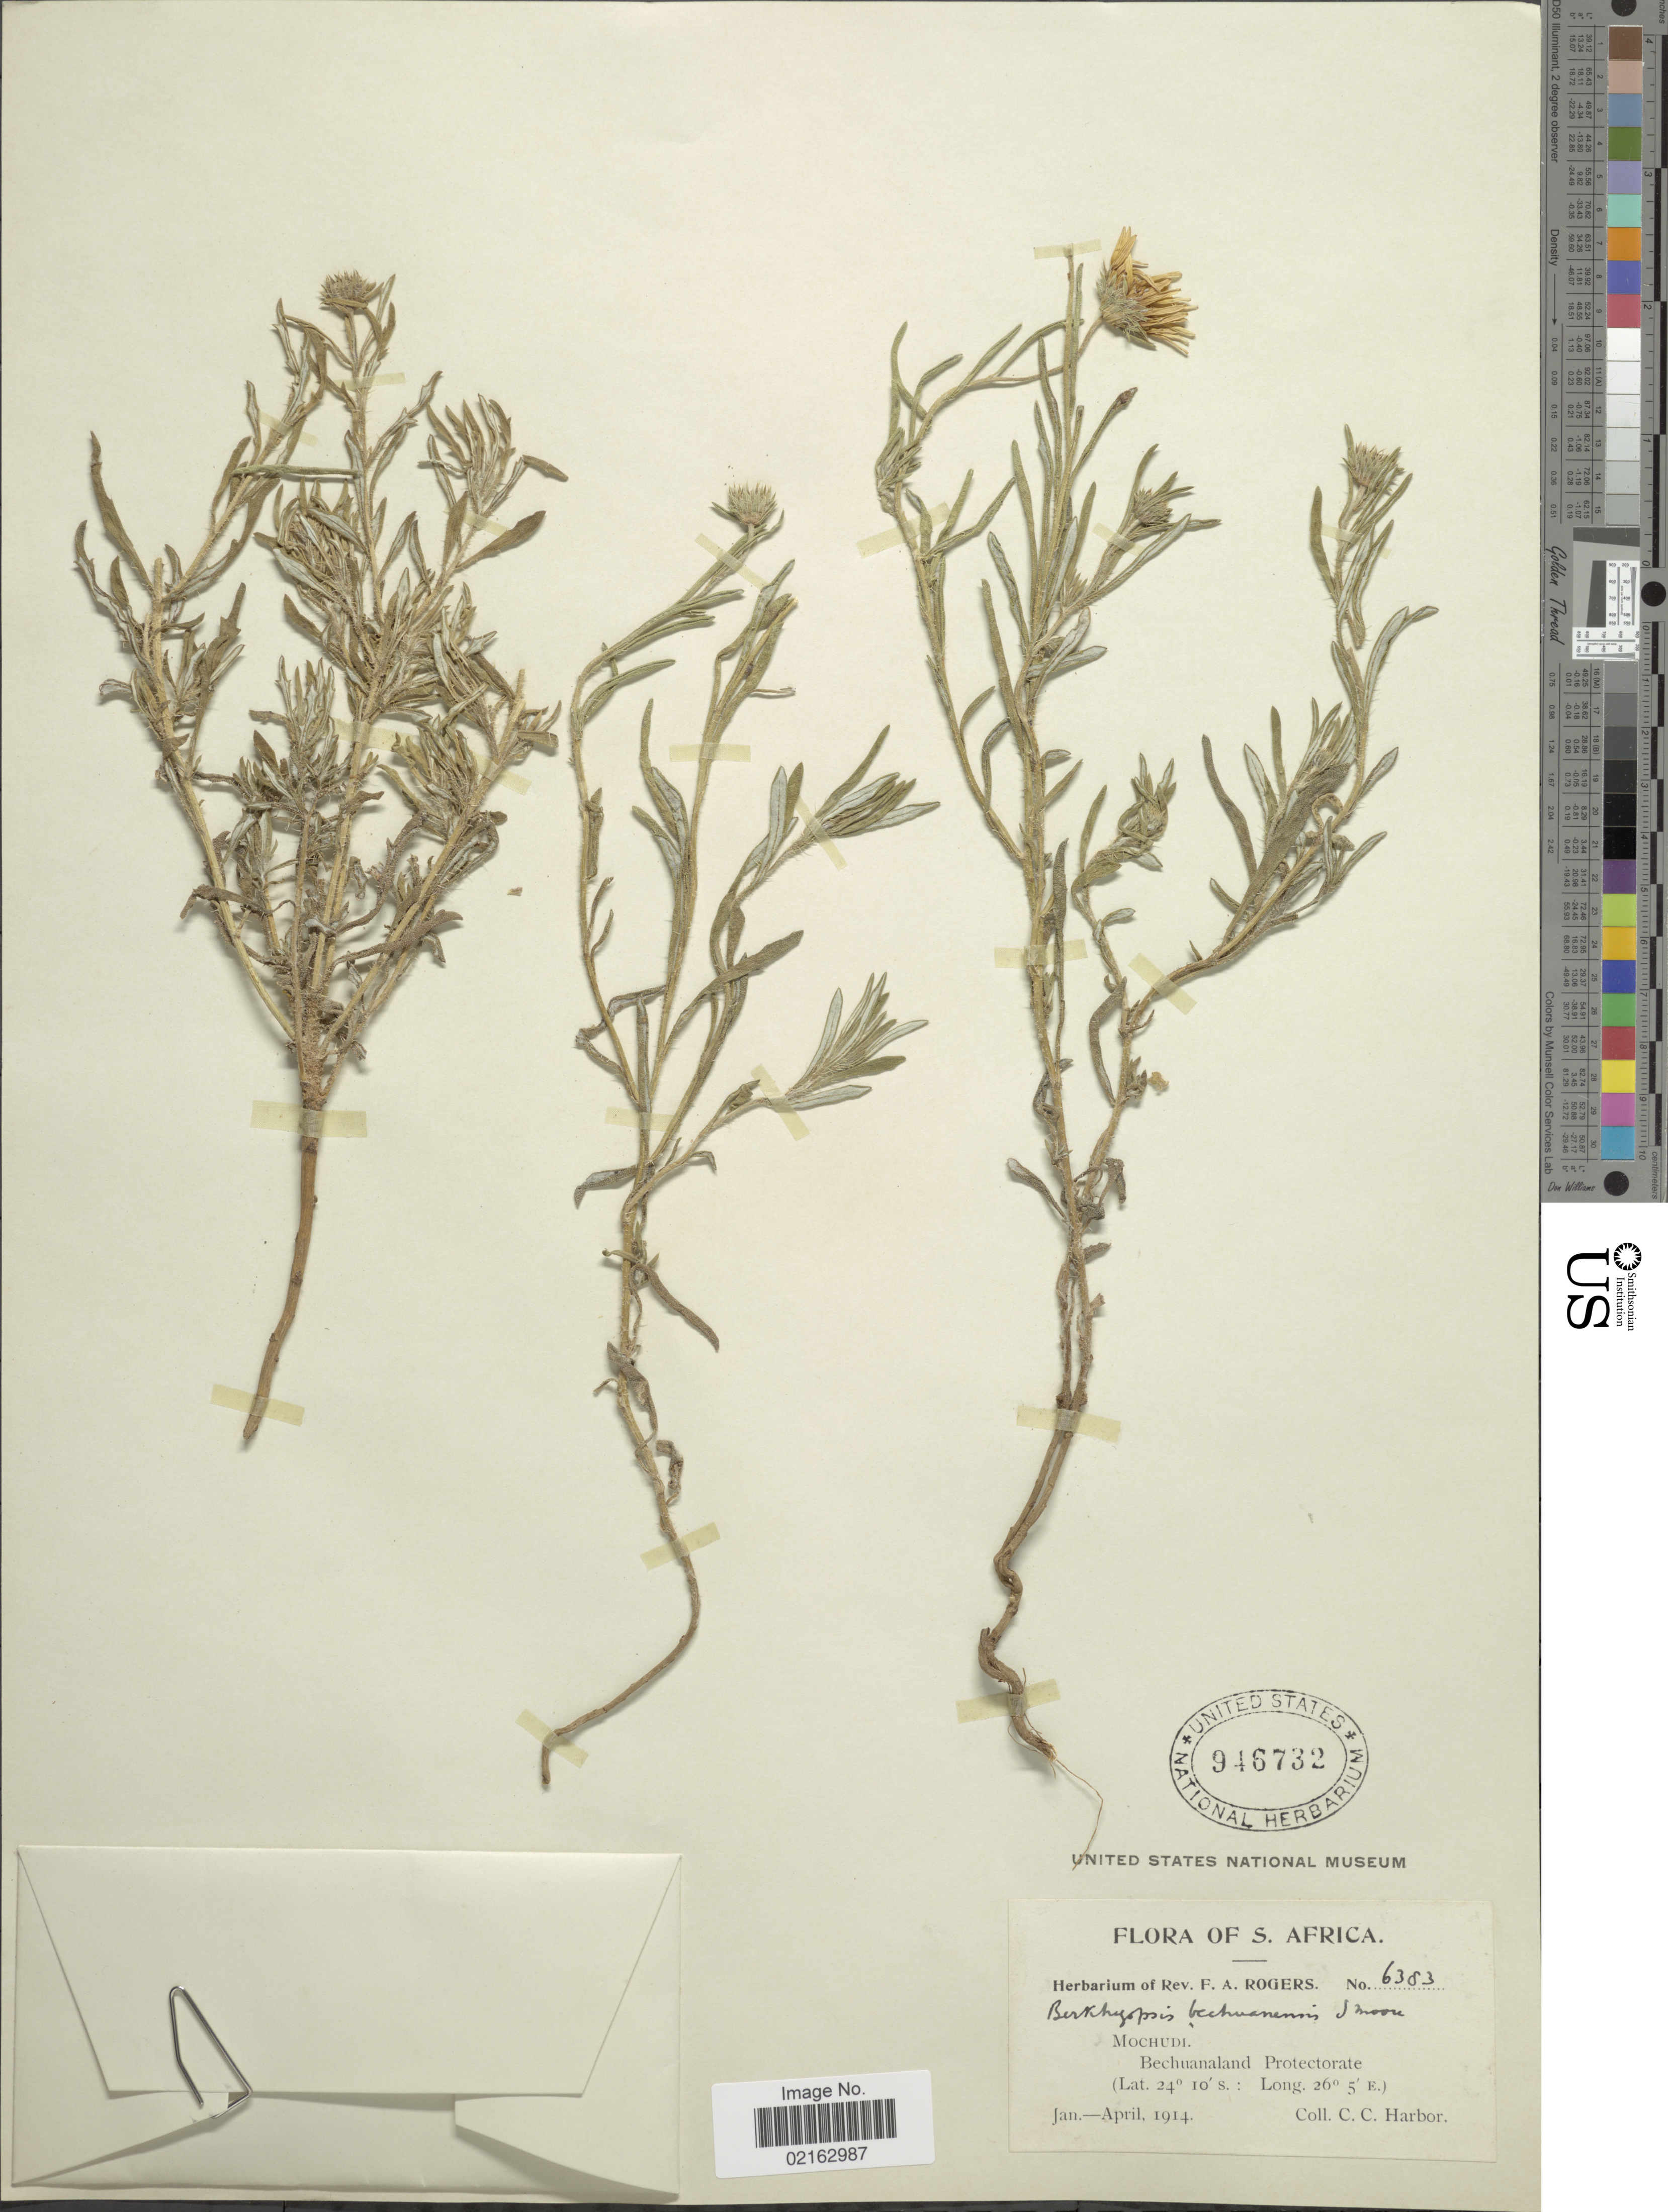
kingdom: Plantae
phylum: Tracheophyta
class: Magnoliopsida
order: Asterales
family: Asteraceae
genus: Hirpicium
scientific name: Hirpicium bechuanense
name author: (S. Moore) Roessler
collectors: C. Harbor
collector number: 6383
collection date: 1914-01/1914-04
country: South Africa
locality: S. Africa. Mochudi. Bechuanaland Protectorate.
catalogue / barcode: US 946732